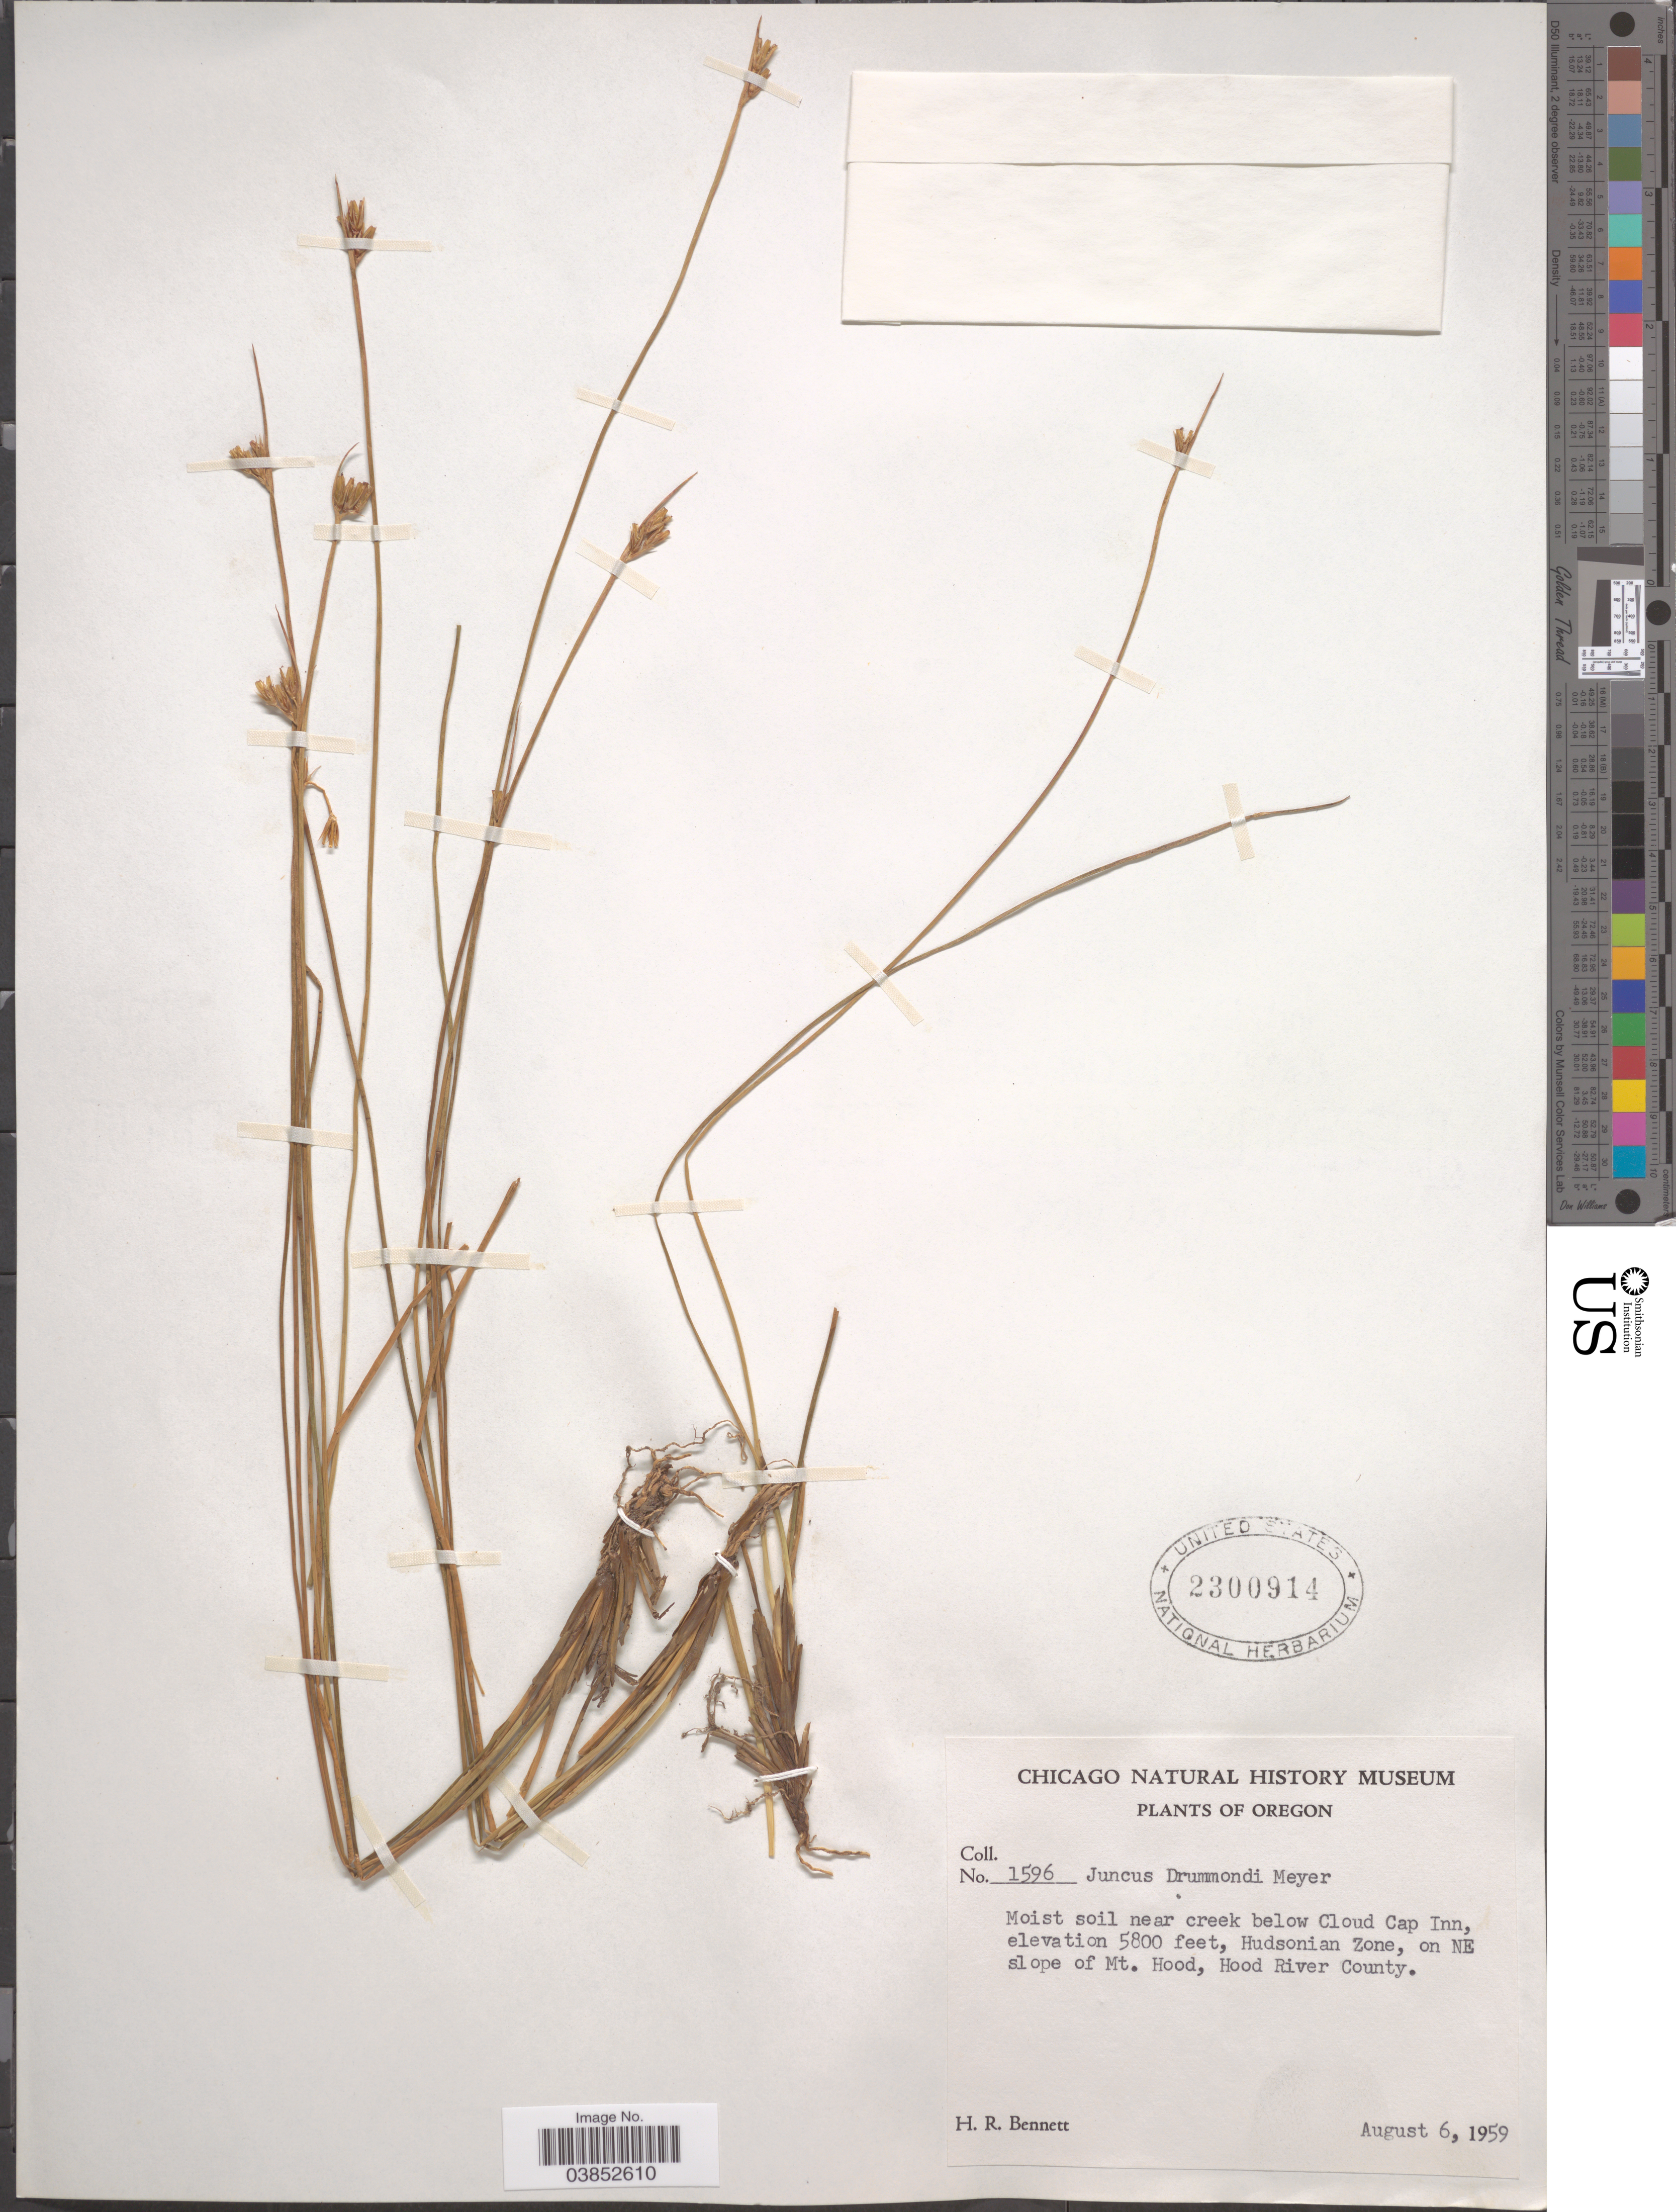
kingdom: Plantae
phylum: Tracheophyta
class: Liliopsida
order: Poales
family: Juncaceae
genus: Juncus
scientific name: Juncus drummondii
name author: E. Mey.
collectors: H. R. Bennett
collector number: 1596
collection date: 1959-08-06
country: United States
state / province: Oregon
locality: Near creek below Cloud Cap Inn, Hudsonian Zone, on NE slope of Mt. Hood, Hood River County.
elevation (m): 1768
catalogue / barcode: US 2300914